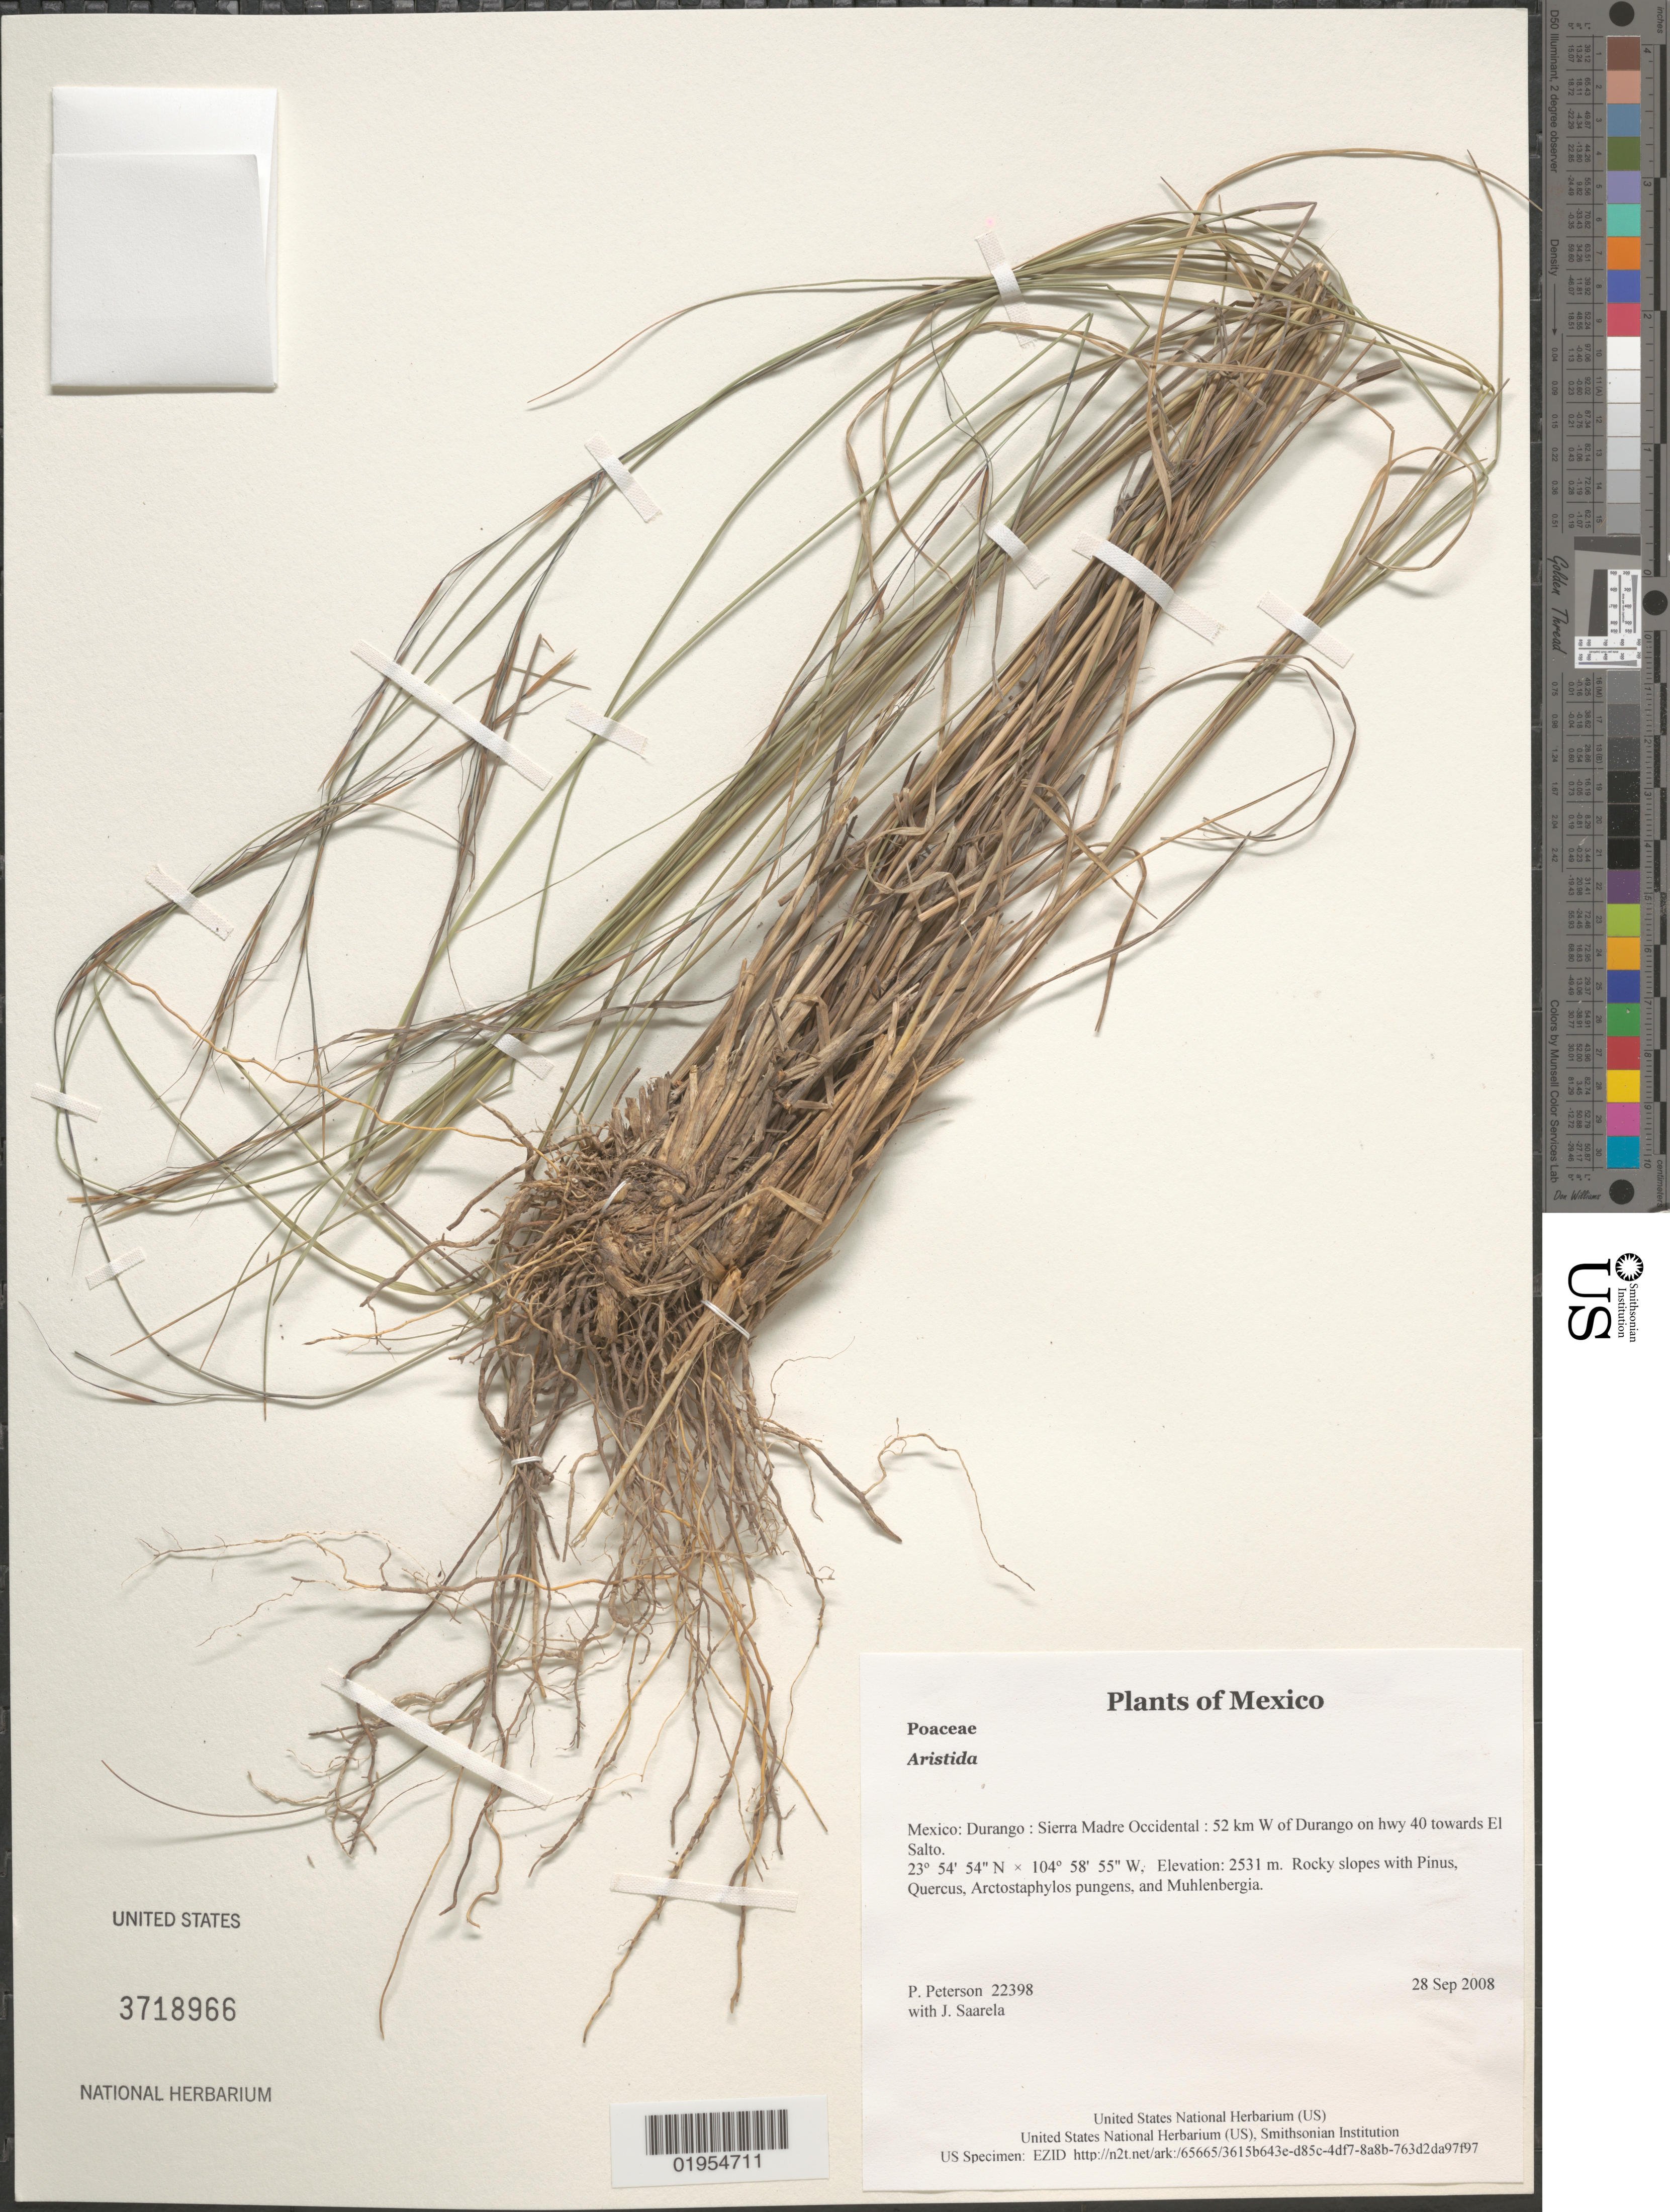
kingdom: Plantae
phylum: Tracheophyta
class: Liliopsida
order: Poales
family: Poaceae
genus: Aristida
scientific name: Aristida sp.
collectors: P. M. Peterson & J. Saarela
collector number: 22398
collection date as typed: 28 Sep 2008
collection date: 2008-09-28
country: Mexico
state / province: Durango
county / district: Sierra Madre Occidental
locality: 52 km W of Durango on hwy 40 towards El Salto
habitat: Rocky slopes with Pinus, Quercus, Arctostaphylos pungens, and Muhlenbergia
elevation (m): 2531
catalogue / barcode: US 3718966